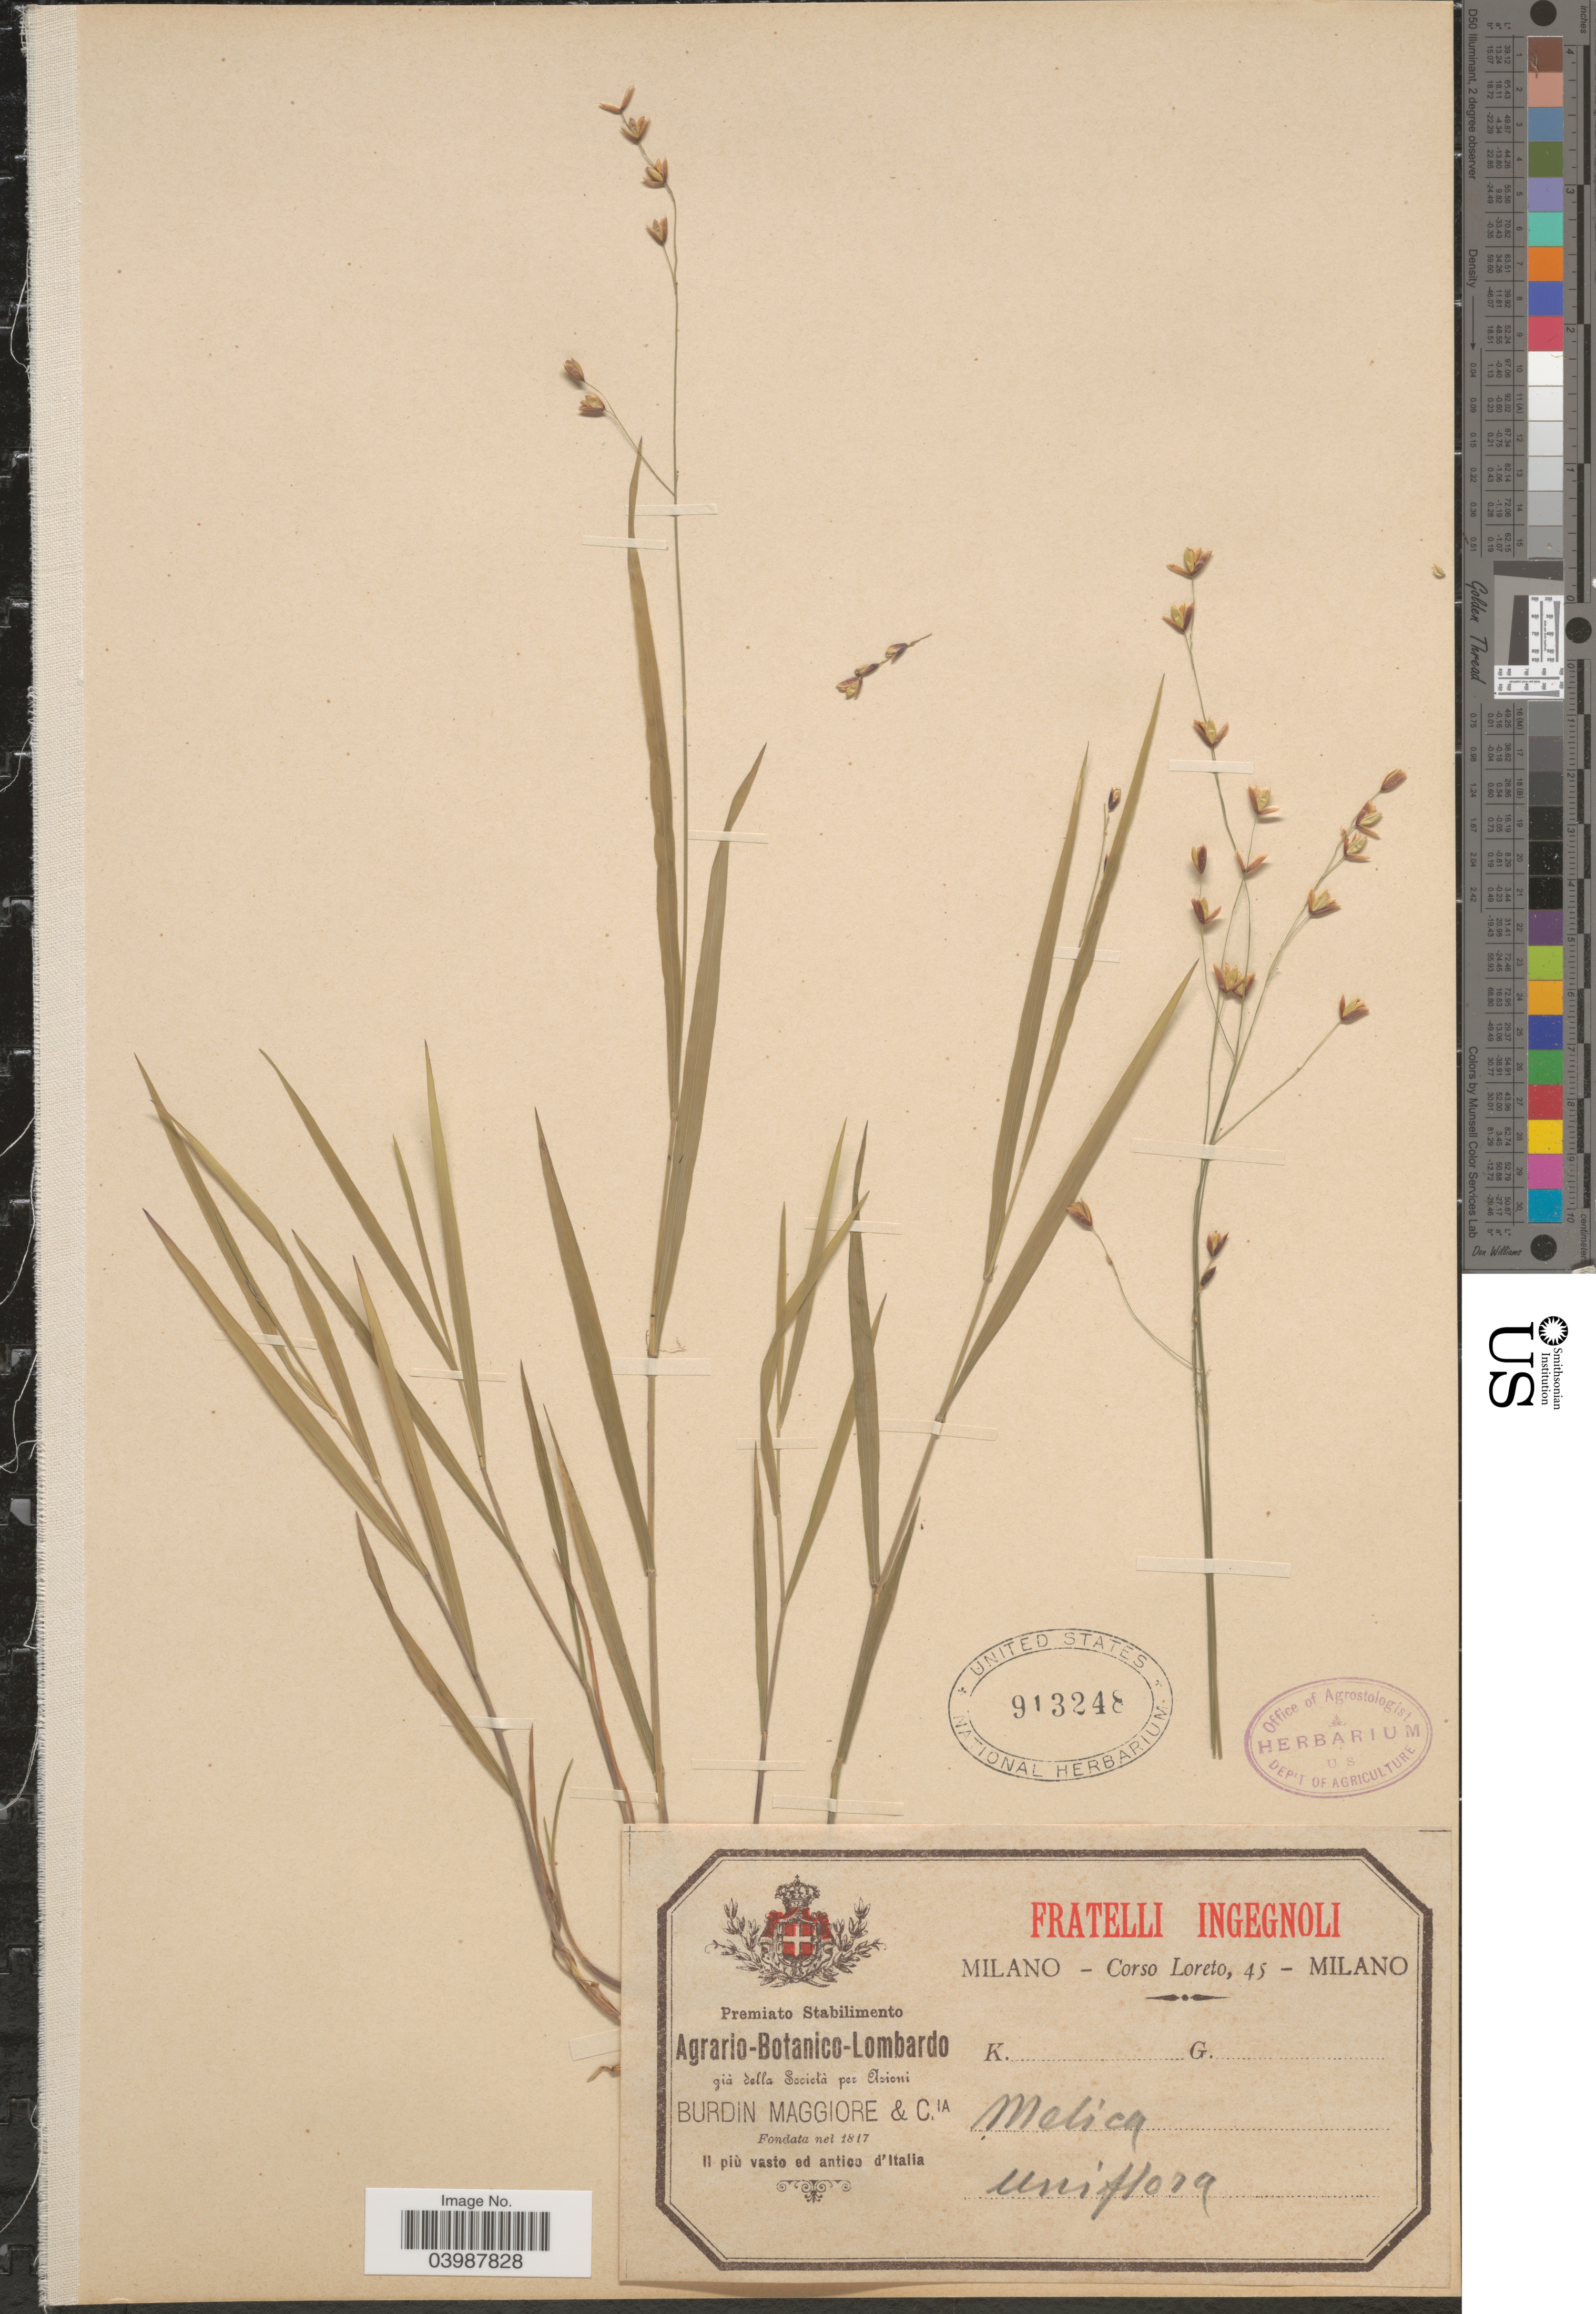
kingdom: Plantae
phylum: Tracheophyta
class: Liliopsida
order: Poales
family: Poaceae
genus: Melica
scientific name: Melica uniflora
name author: Retz.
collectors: Loreto, C.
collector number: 45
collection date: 1817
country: Italy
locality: Il più vasto ed antico d'Italia.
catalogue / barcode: US 913248